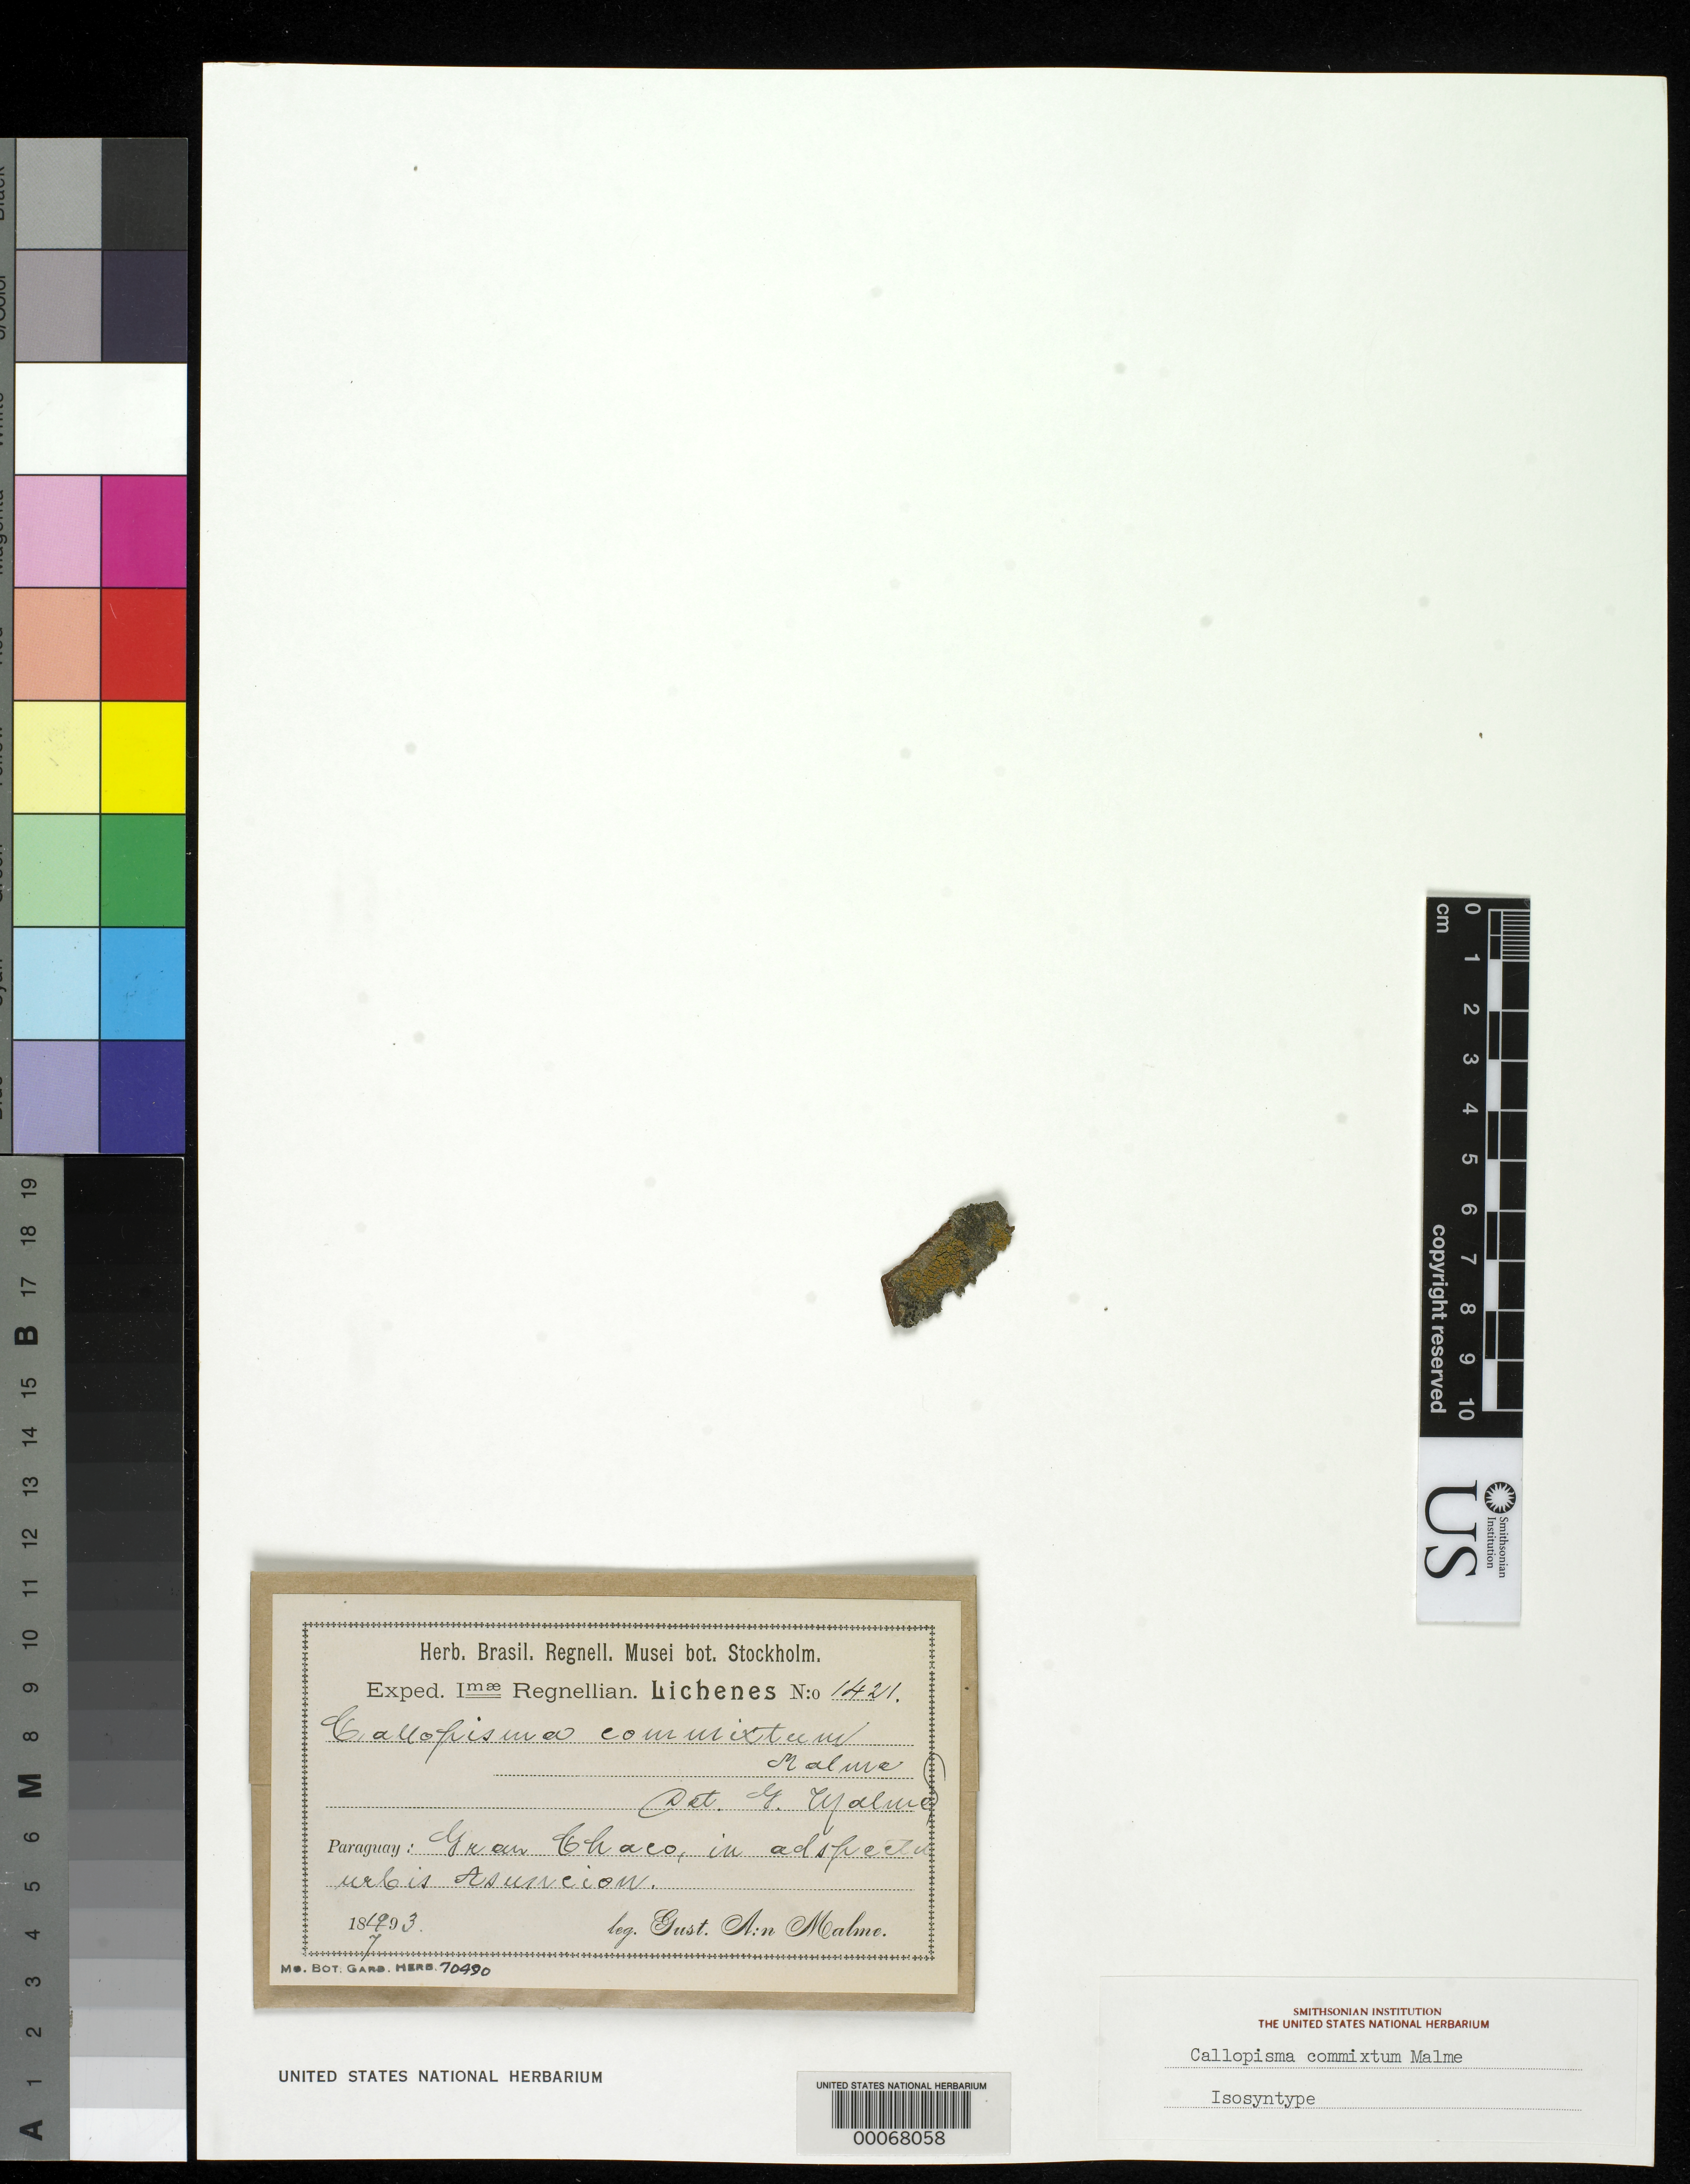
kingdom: Fungi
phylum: Ascomycota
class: Lecanoromycetes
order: Teloschistales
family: Teloschistaceae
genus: Callopisma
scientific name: Callopisma commixtum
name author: Malme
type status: Isosyntype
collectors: G. O. A. Malme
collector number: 1421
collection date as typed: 19 Jul 1893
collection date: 1893-07-19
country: Paraguay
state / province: Central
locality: Gran Chaco, Asuncion.